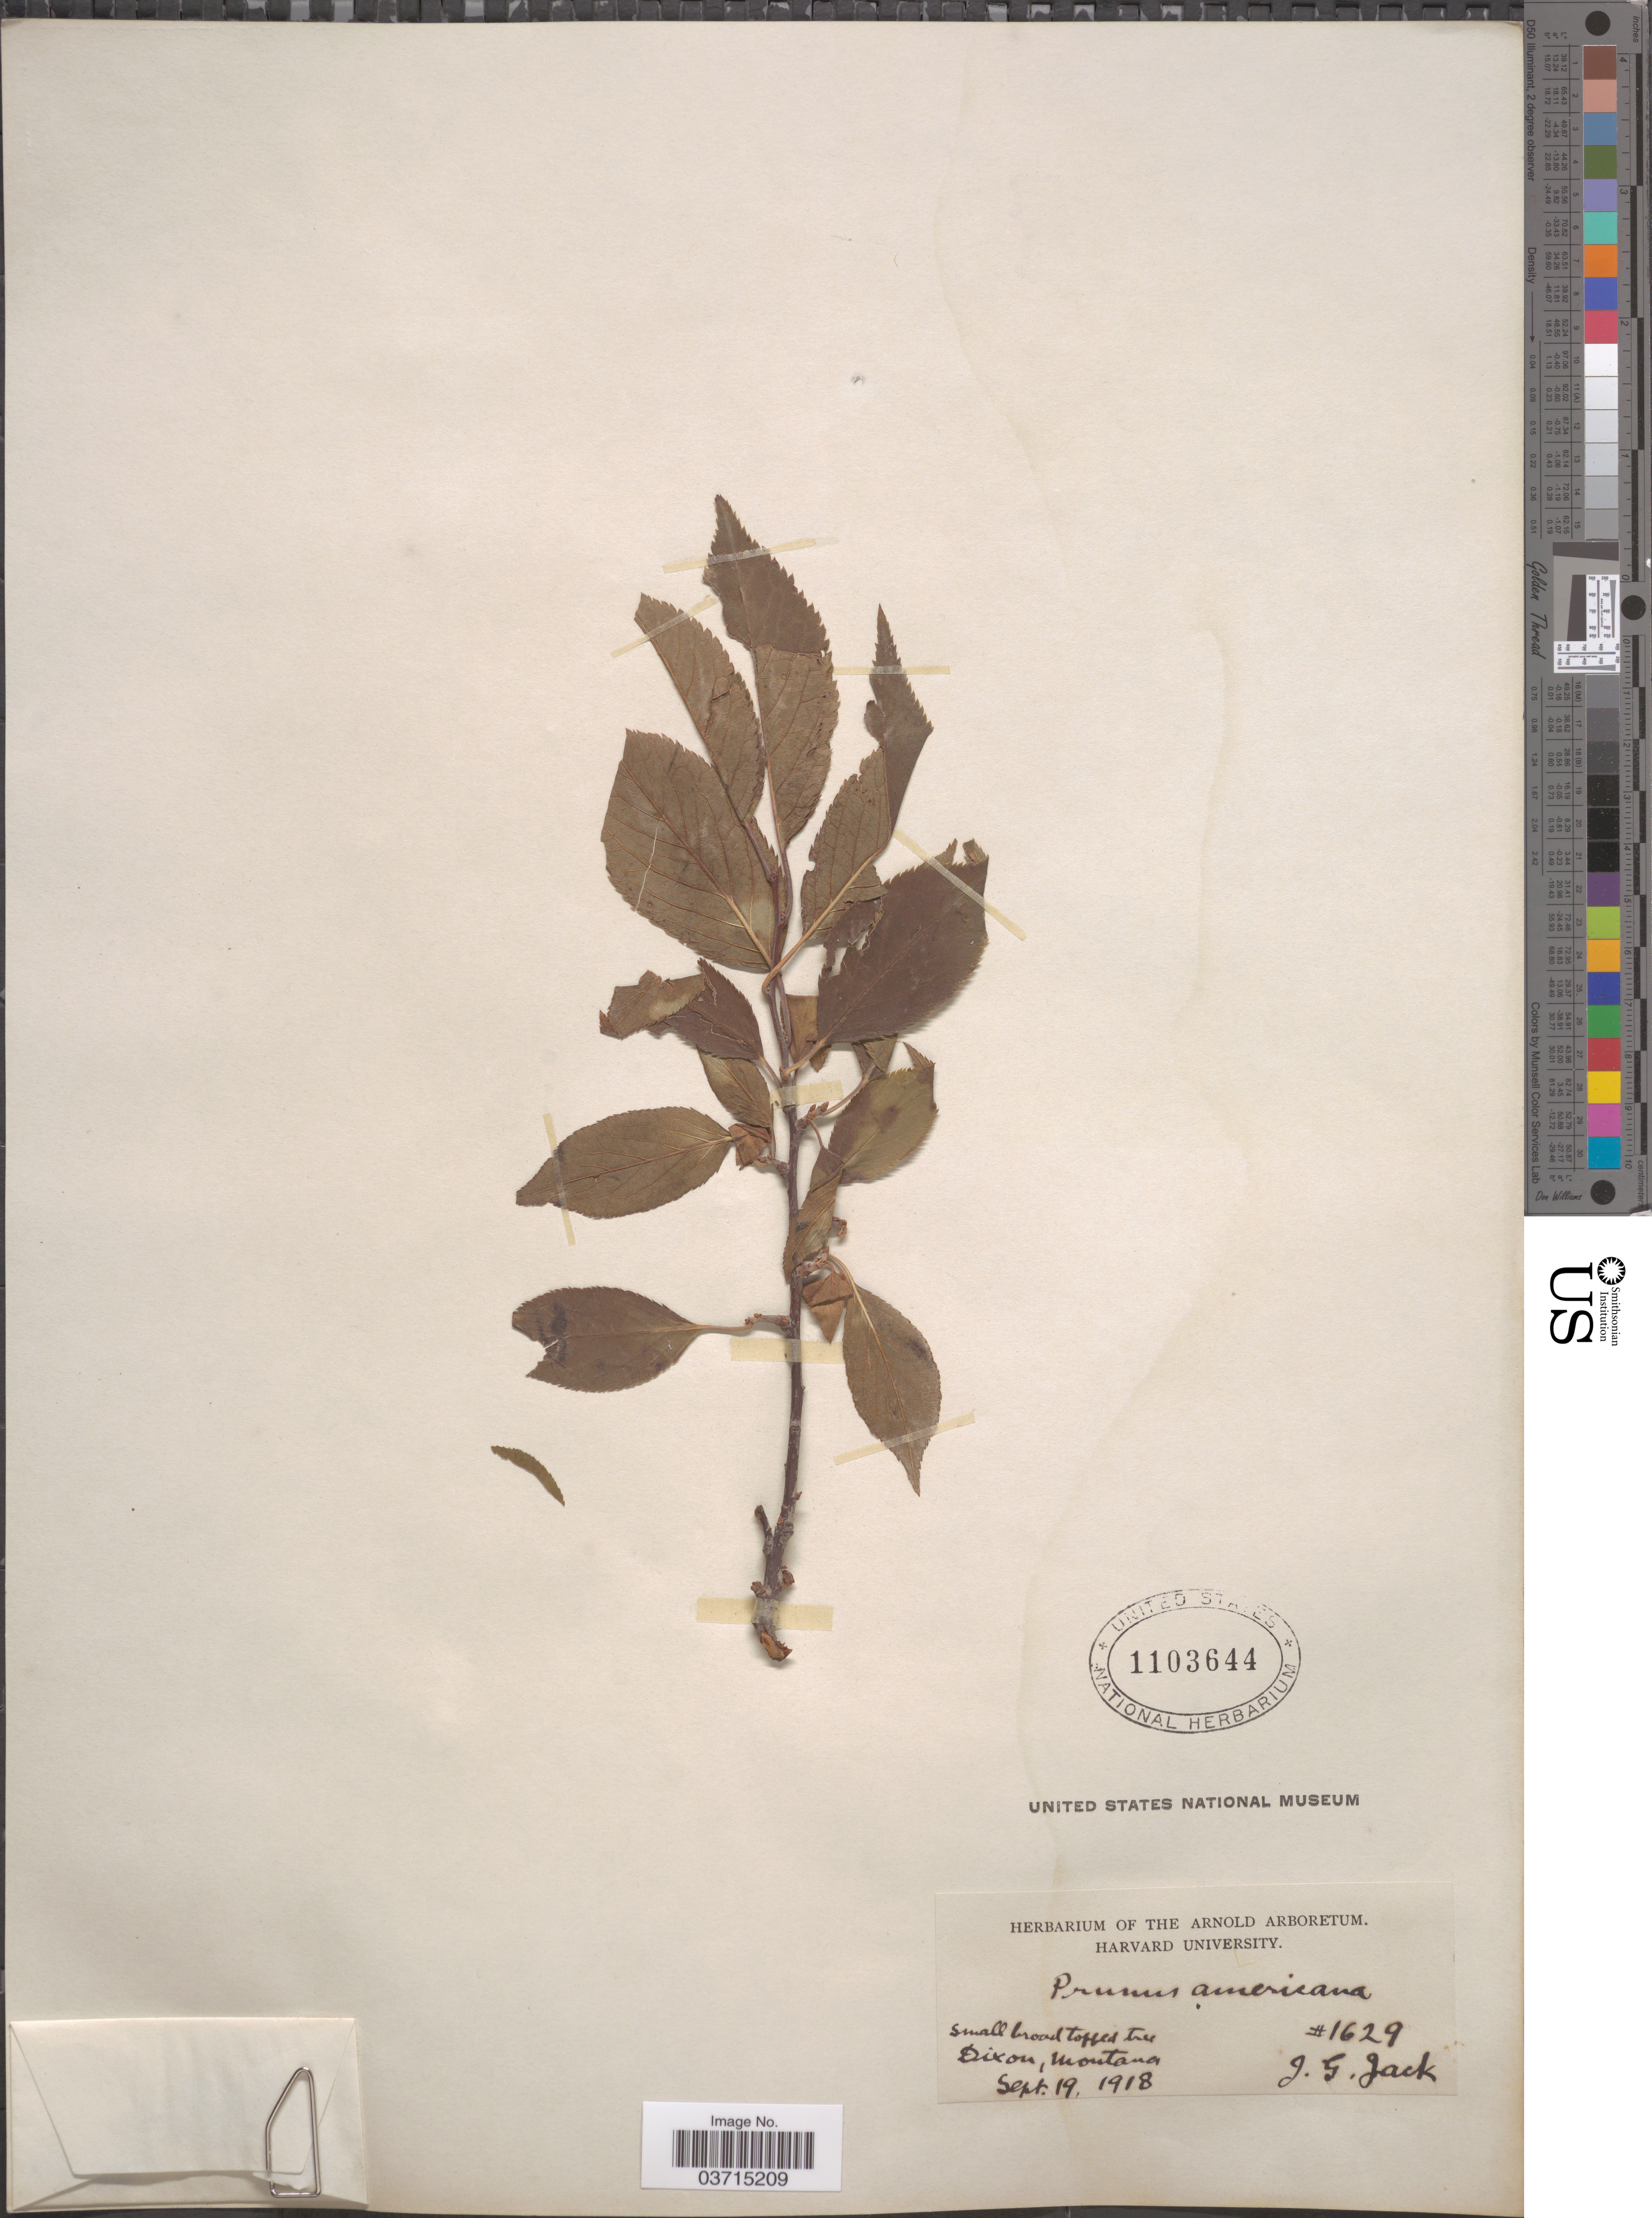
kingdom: Plantae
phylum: Tracheophyta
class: Magnoliopsida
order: Rosales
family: Rosaceae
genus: Prunus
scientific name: Prunus americana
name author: Marshall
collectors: J. G. Jack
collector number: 1629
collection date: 1918-09-19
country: United States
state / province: Montana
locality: Dixon.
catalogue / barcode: US 1103644